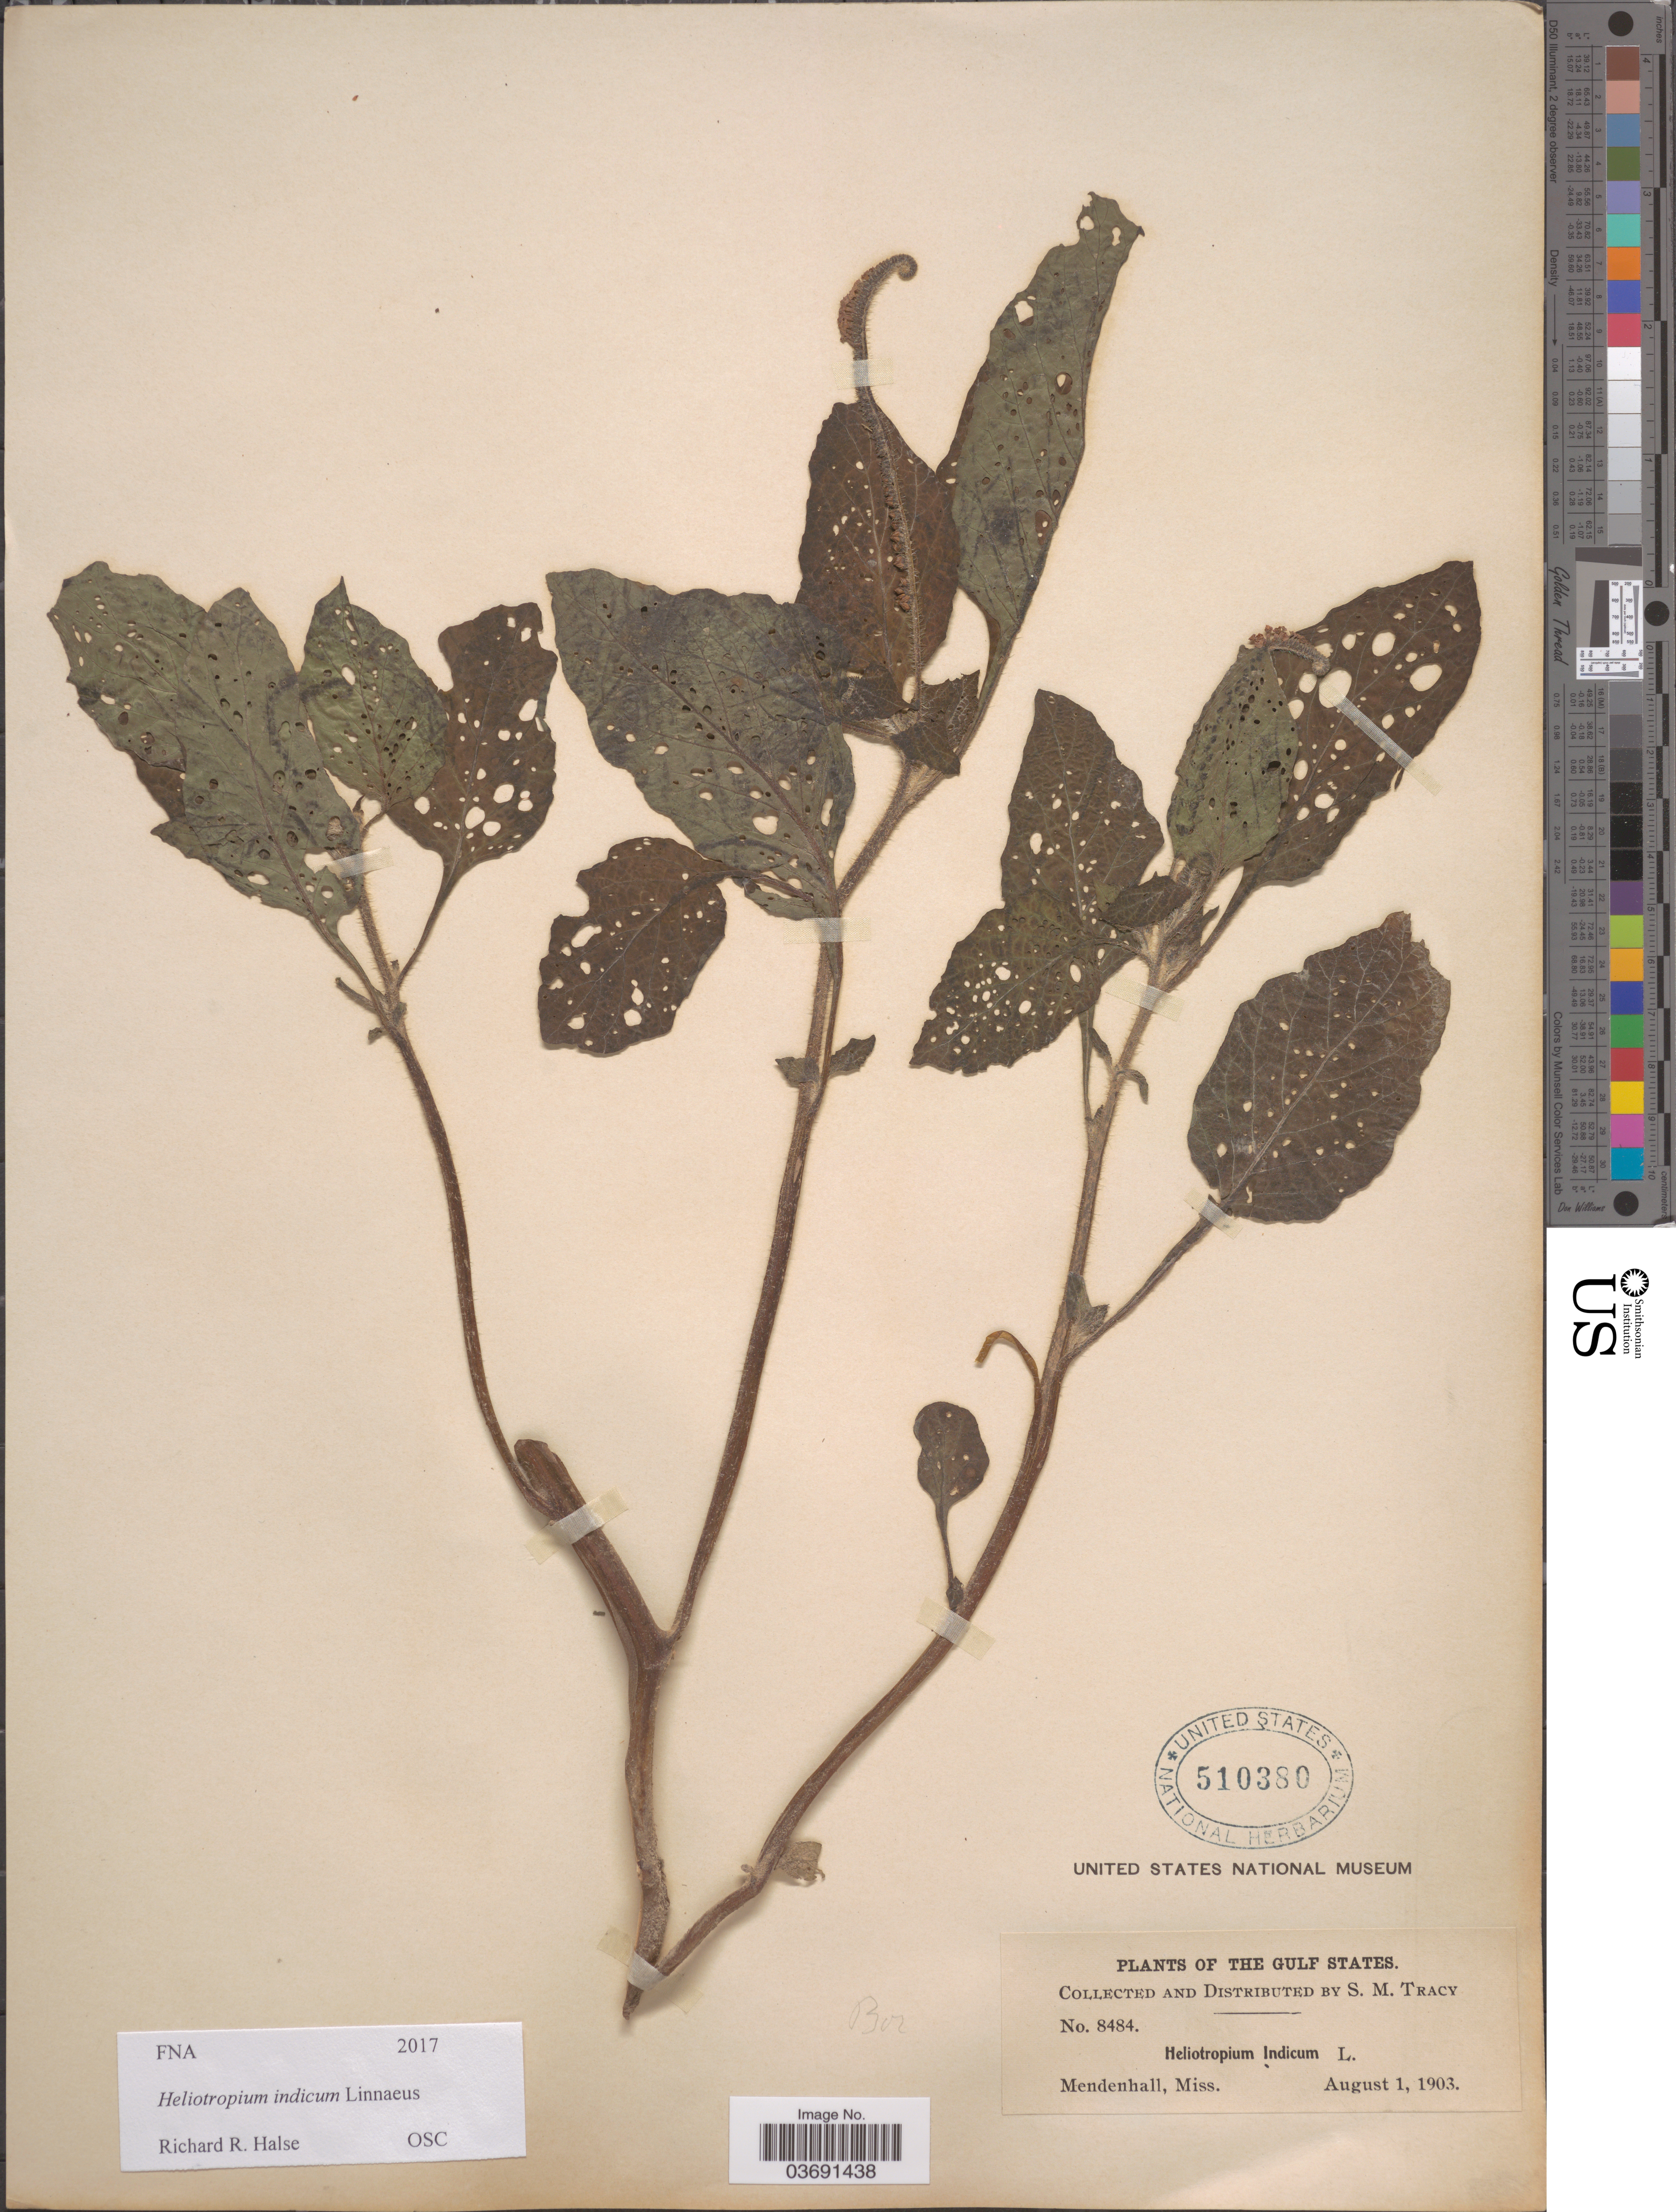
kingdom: Plantae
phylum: Tracheophyta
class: Magnoliopsida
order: Boraginales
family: Heliotropiaceae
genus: Heliotropium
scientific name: Heliotropium indicum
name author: L.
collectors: S. M. Tracy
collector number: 8484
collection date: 1903-08-01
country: United States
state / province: Mississippi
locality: The Gulf States. Mendenhall.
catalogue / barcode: US 510380